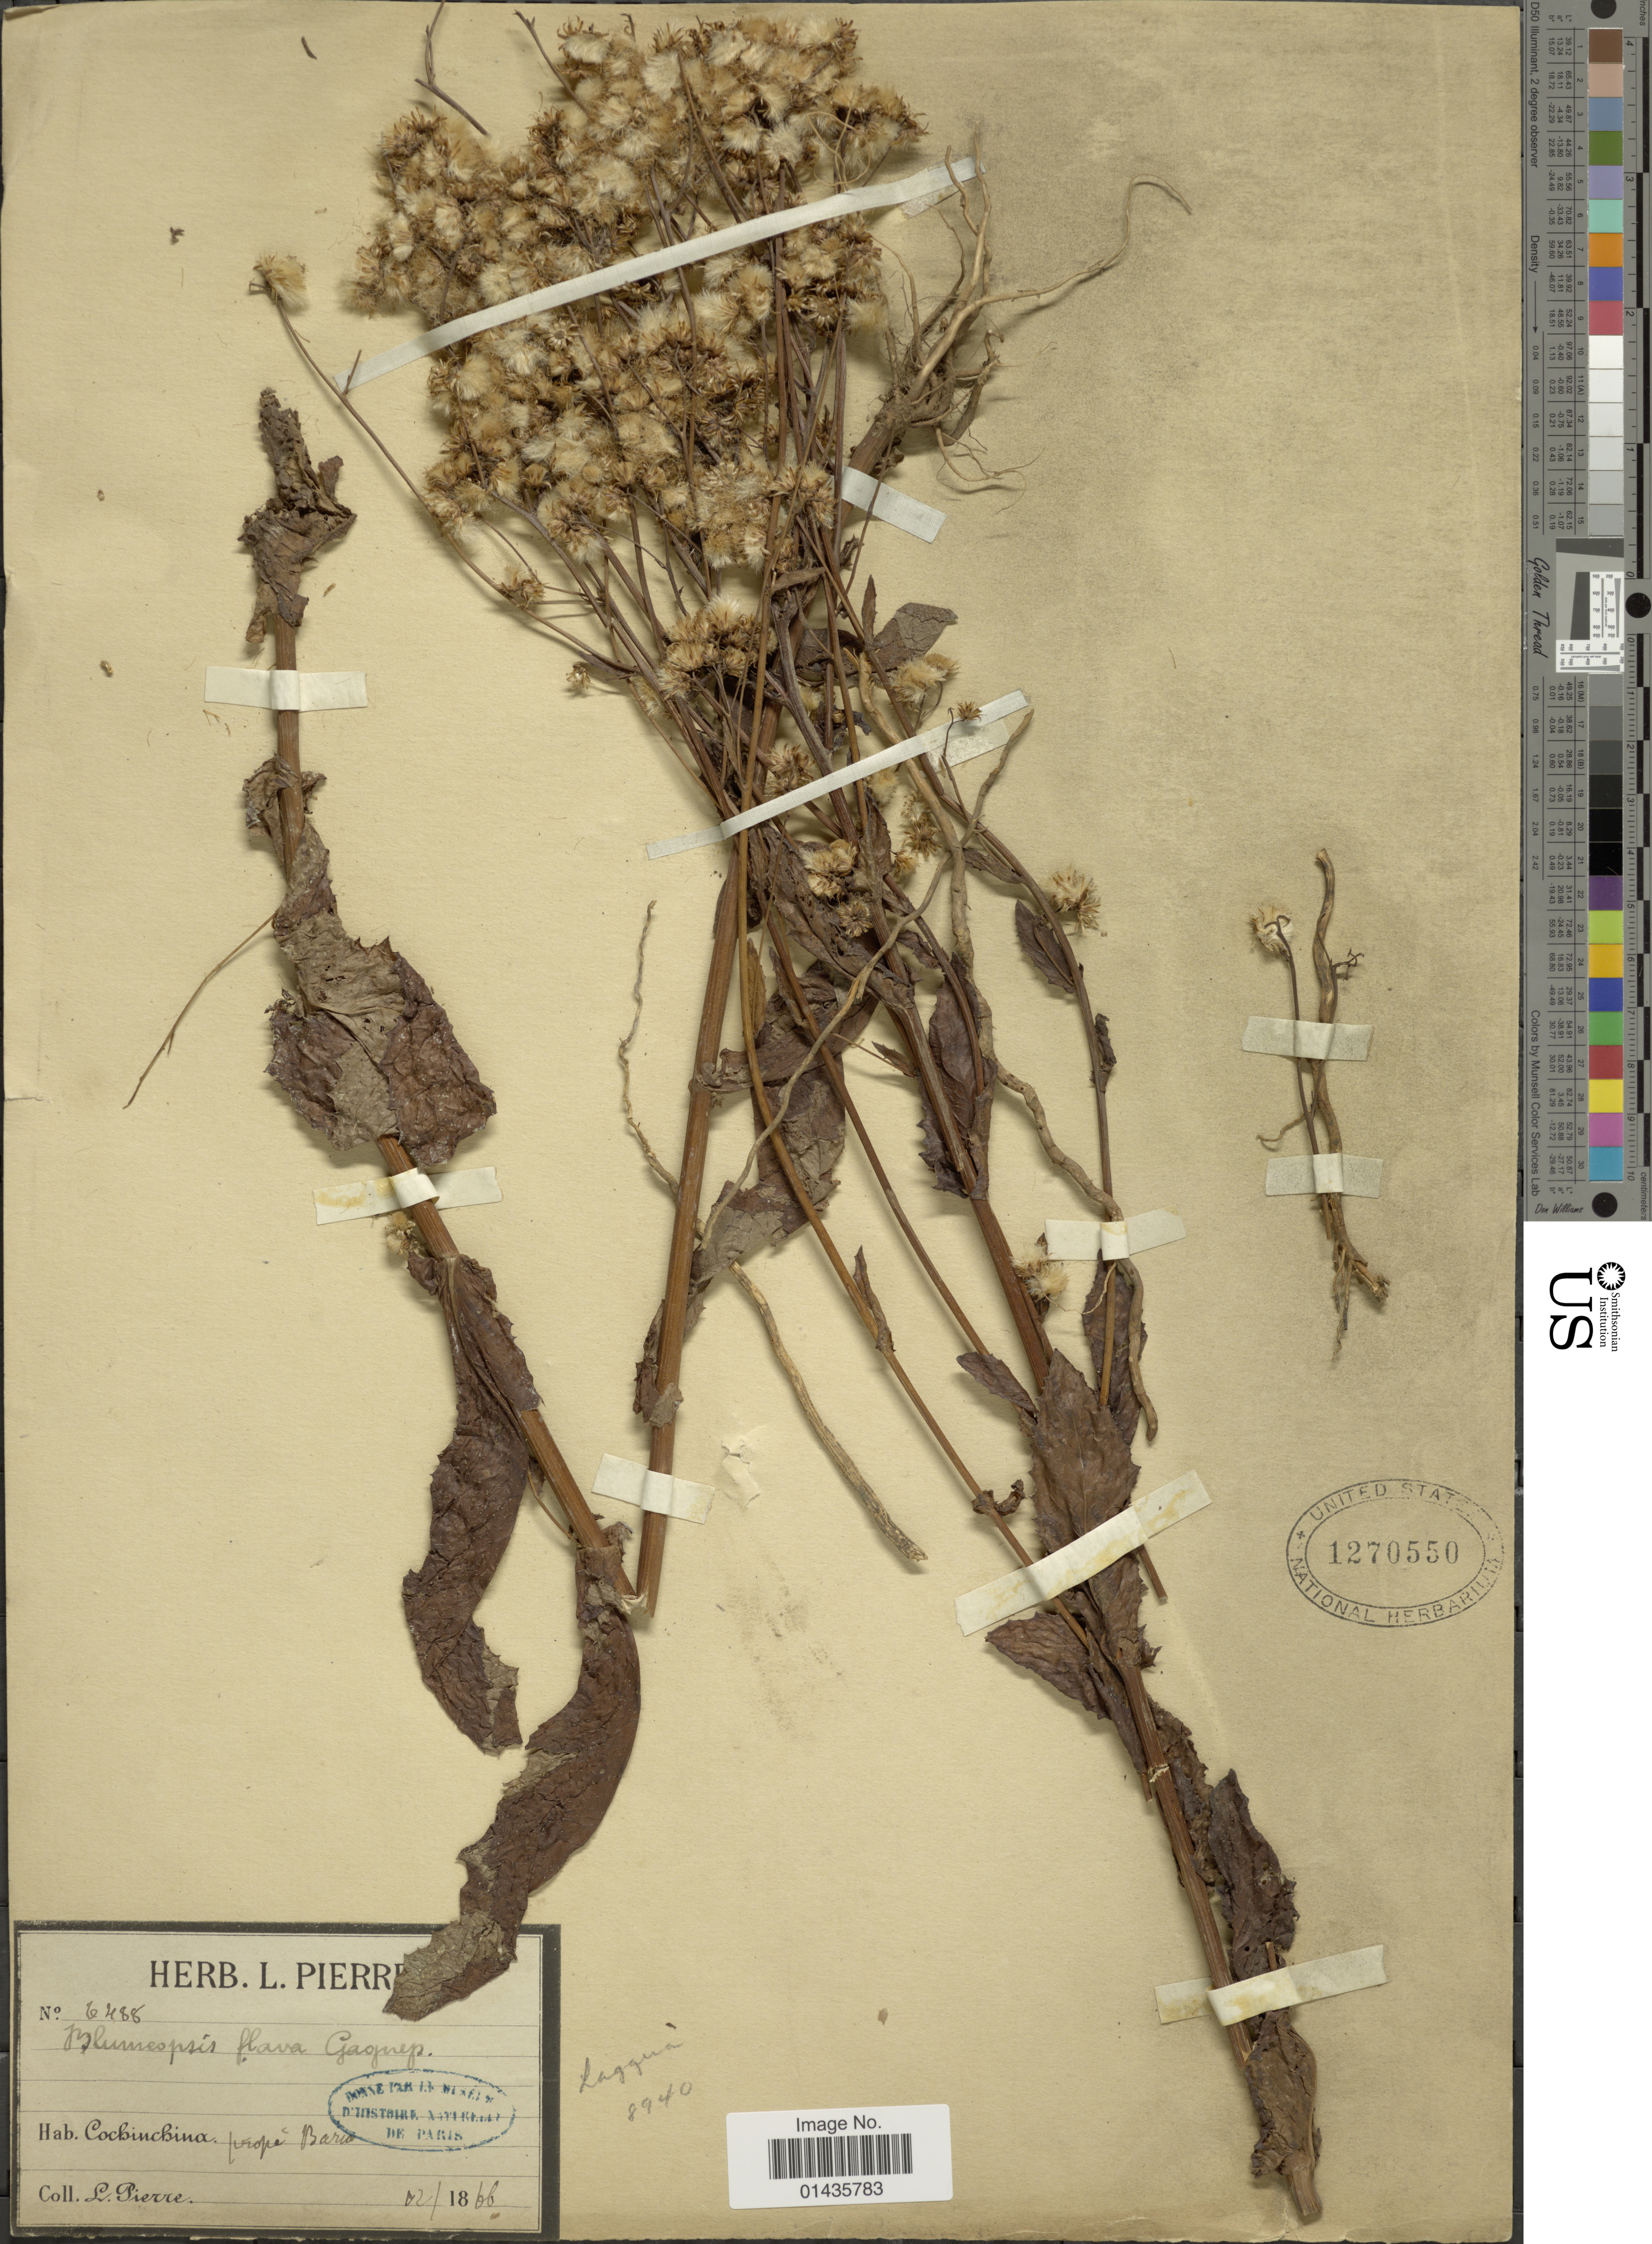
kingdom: Plantae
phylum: Tracheophyta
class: Magnoliopsida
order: Asterales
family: Asteraceae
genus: Blumeopsis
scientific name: Blumeopsis falcata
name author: (D. Don) Merr.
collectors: L. Pierre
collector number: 6488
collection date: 1866-02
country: Vietnam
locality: Cochinchina, prope Bario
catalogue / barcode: US 1270550